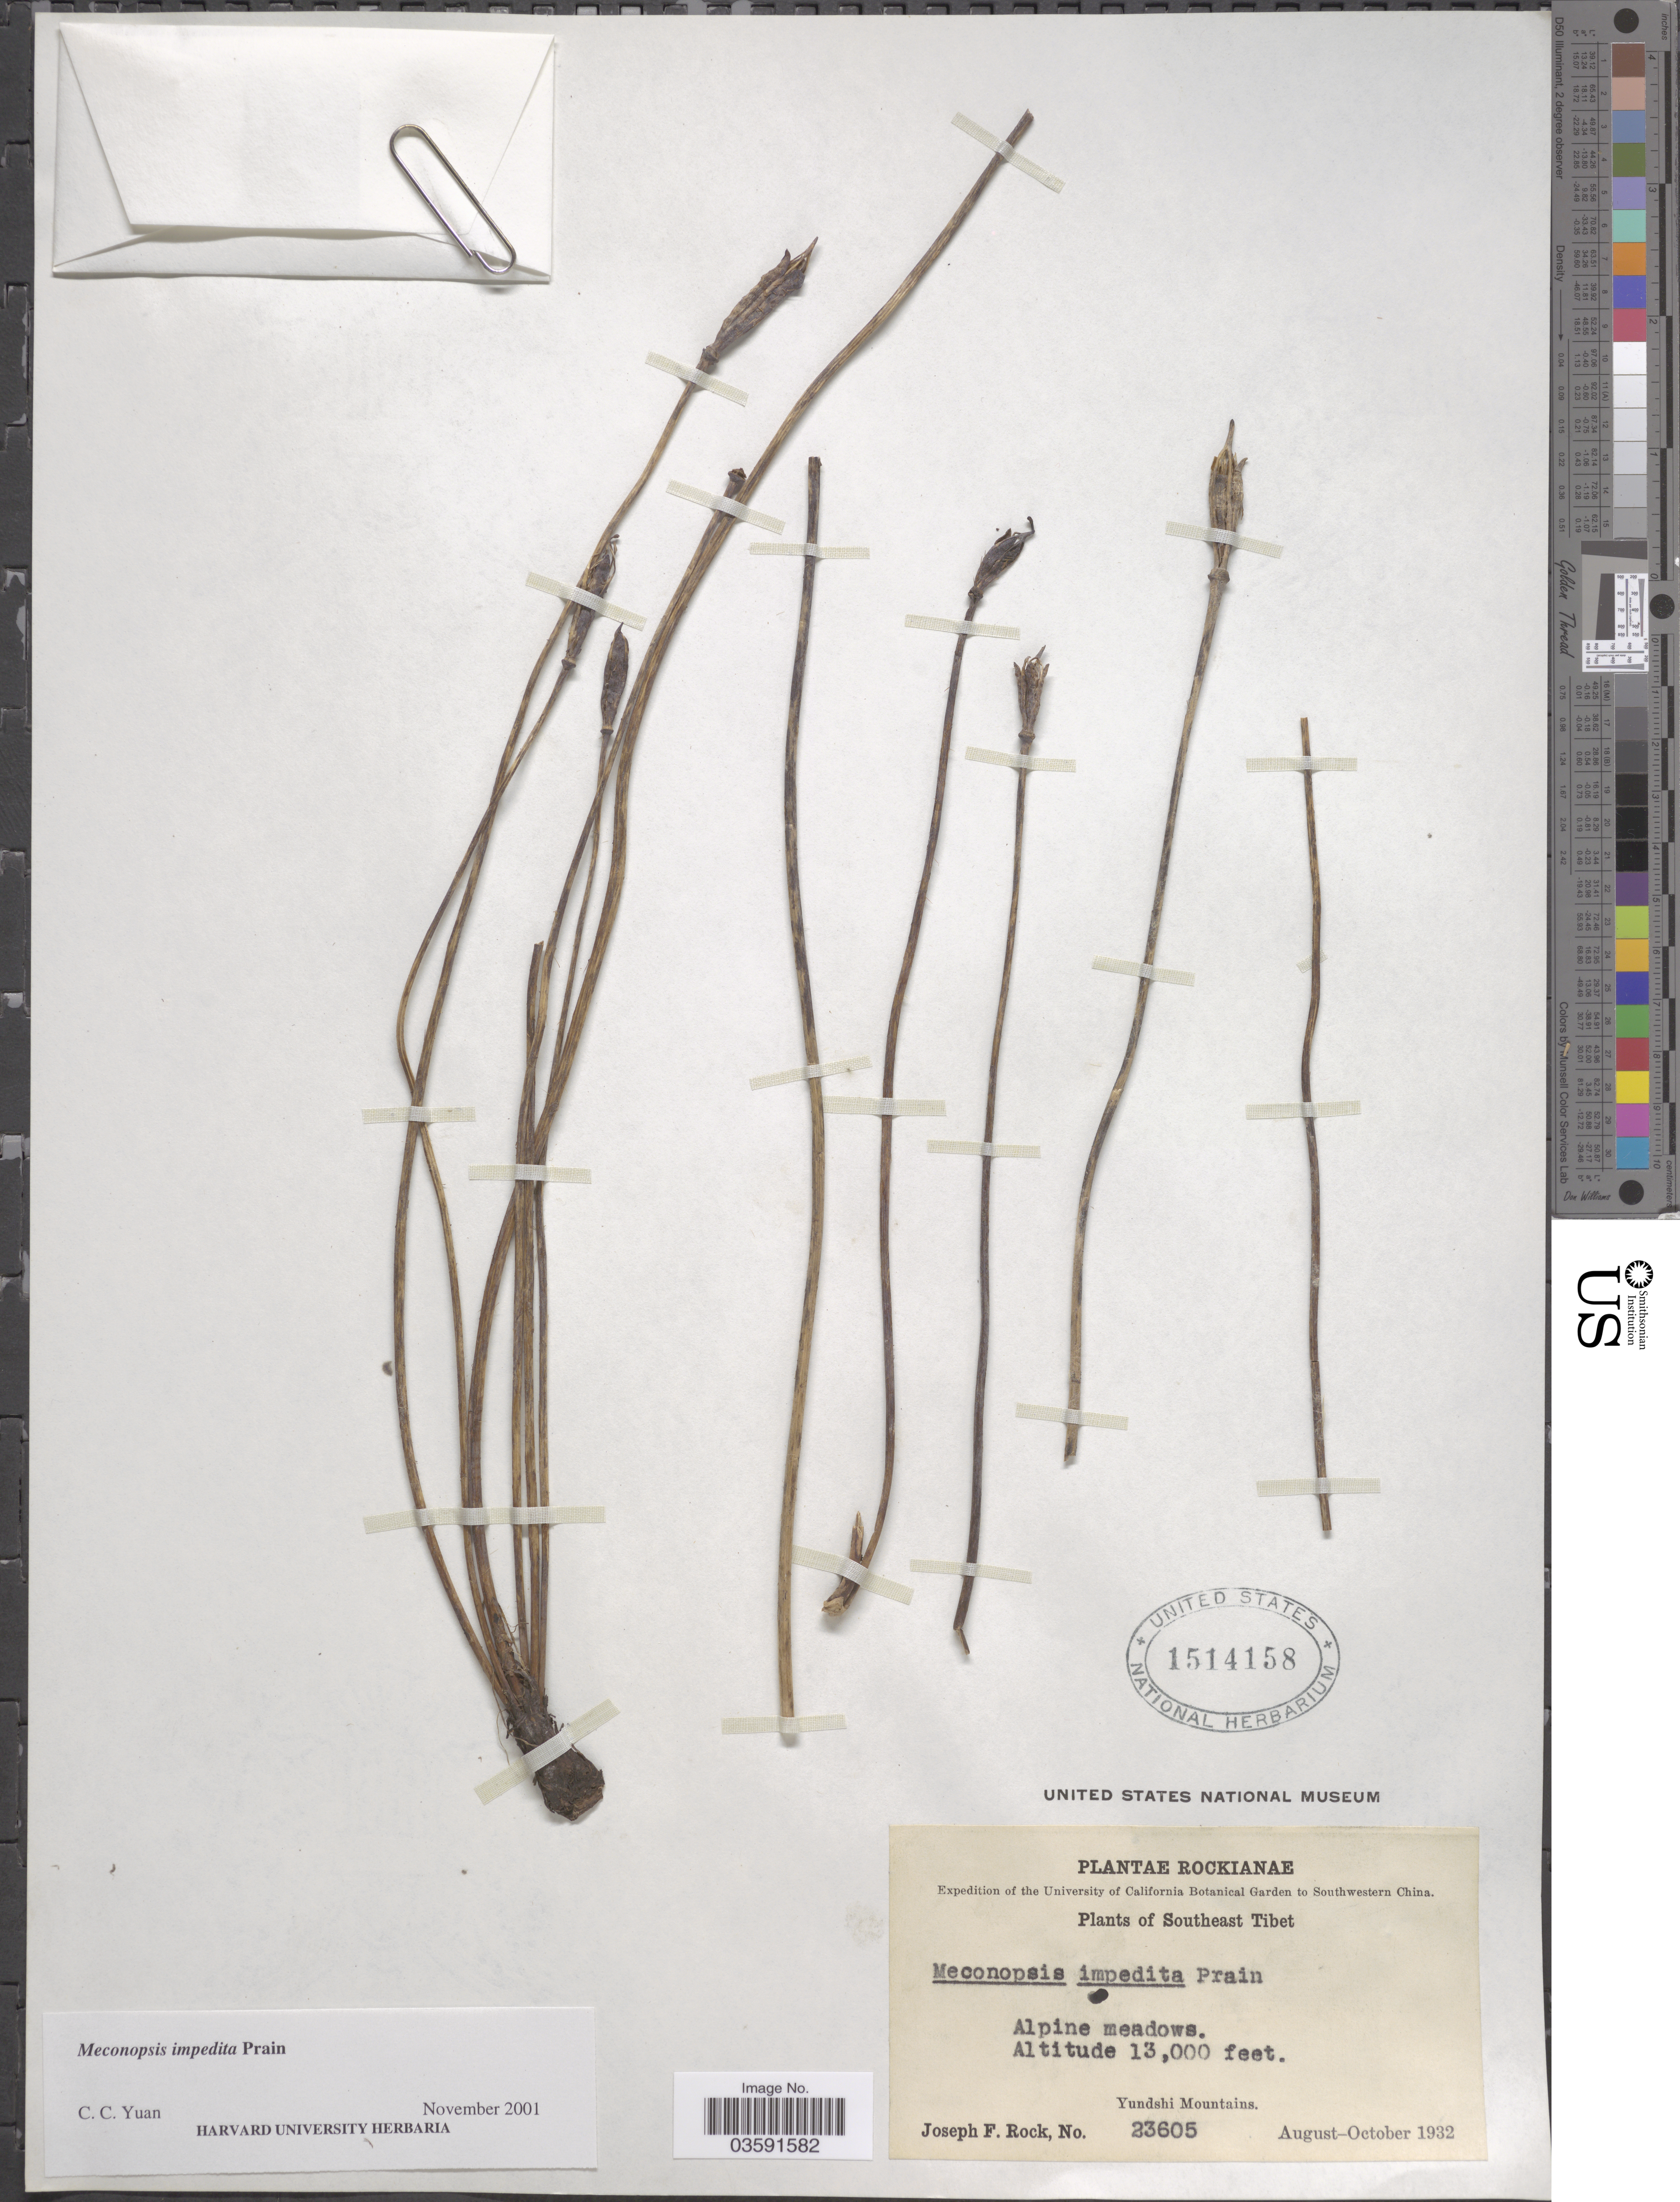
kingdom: Plantae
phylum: Tracheophyta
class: Magnoliopsida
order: Ranunculales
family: Papaveraceae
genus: Meconopsis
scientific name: Meconopsis impedita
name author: Prain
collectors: J. F. Rock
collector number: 23605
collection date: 1932-08/1932-10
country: China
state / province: Xizang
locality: Southwestern China. Southeast Tibet. Yundshi Mountains.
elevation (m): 3962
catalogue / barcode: US 1514158